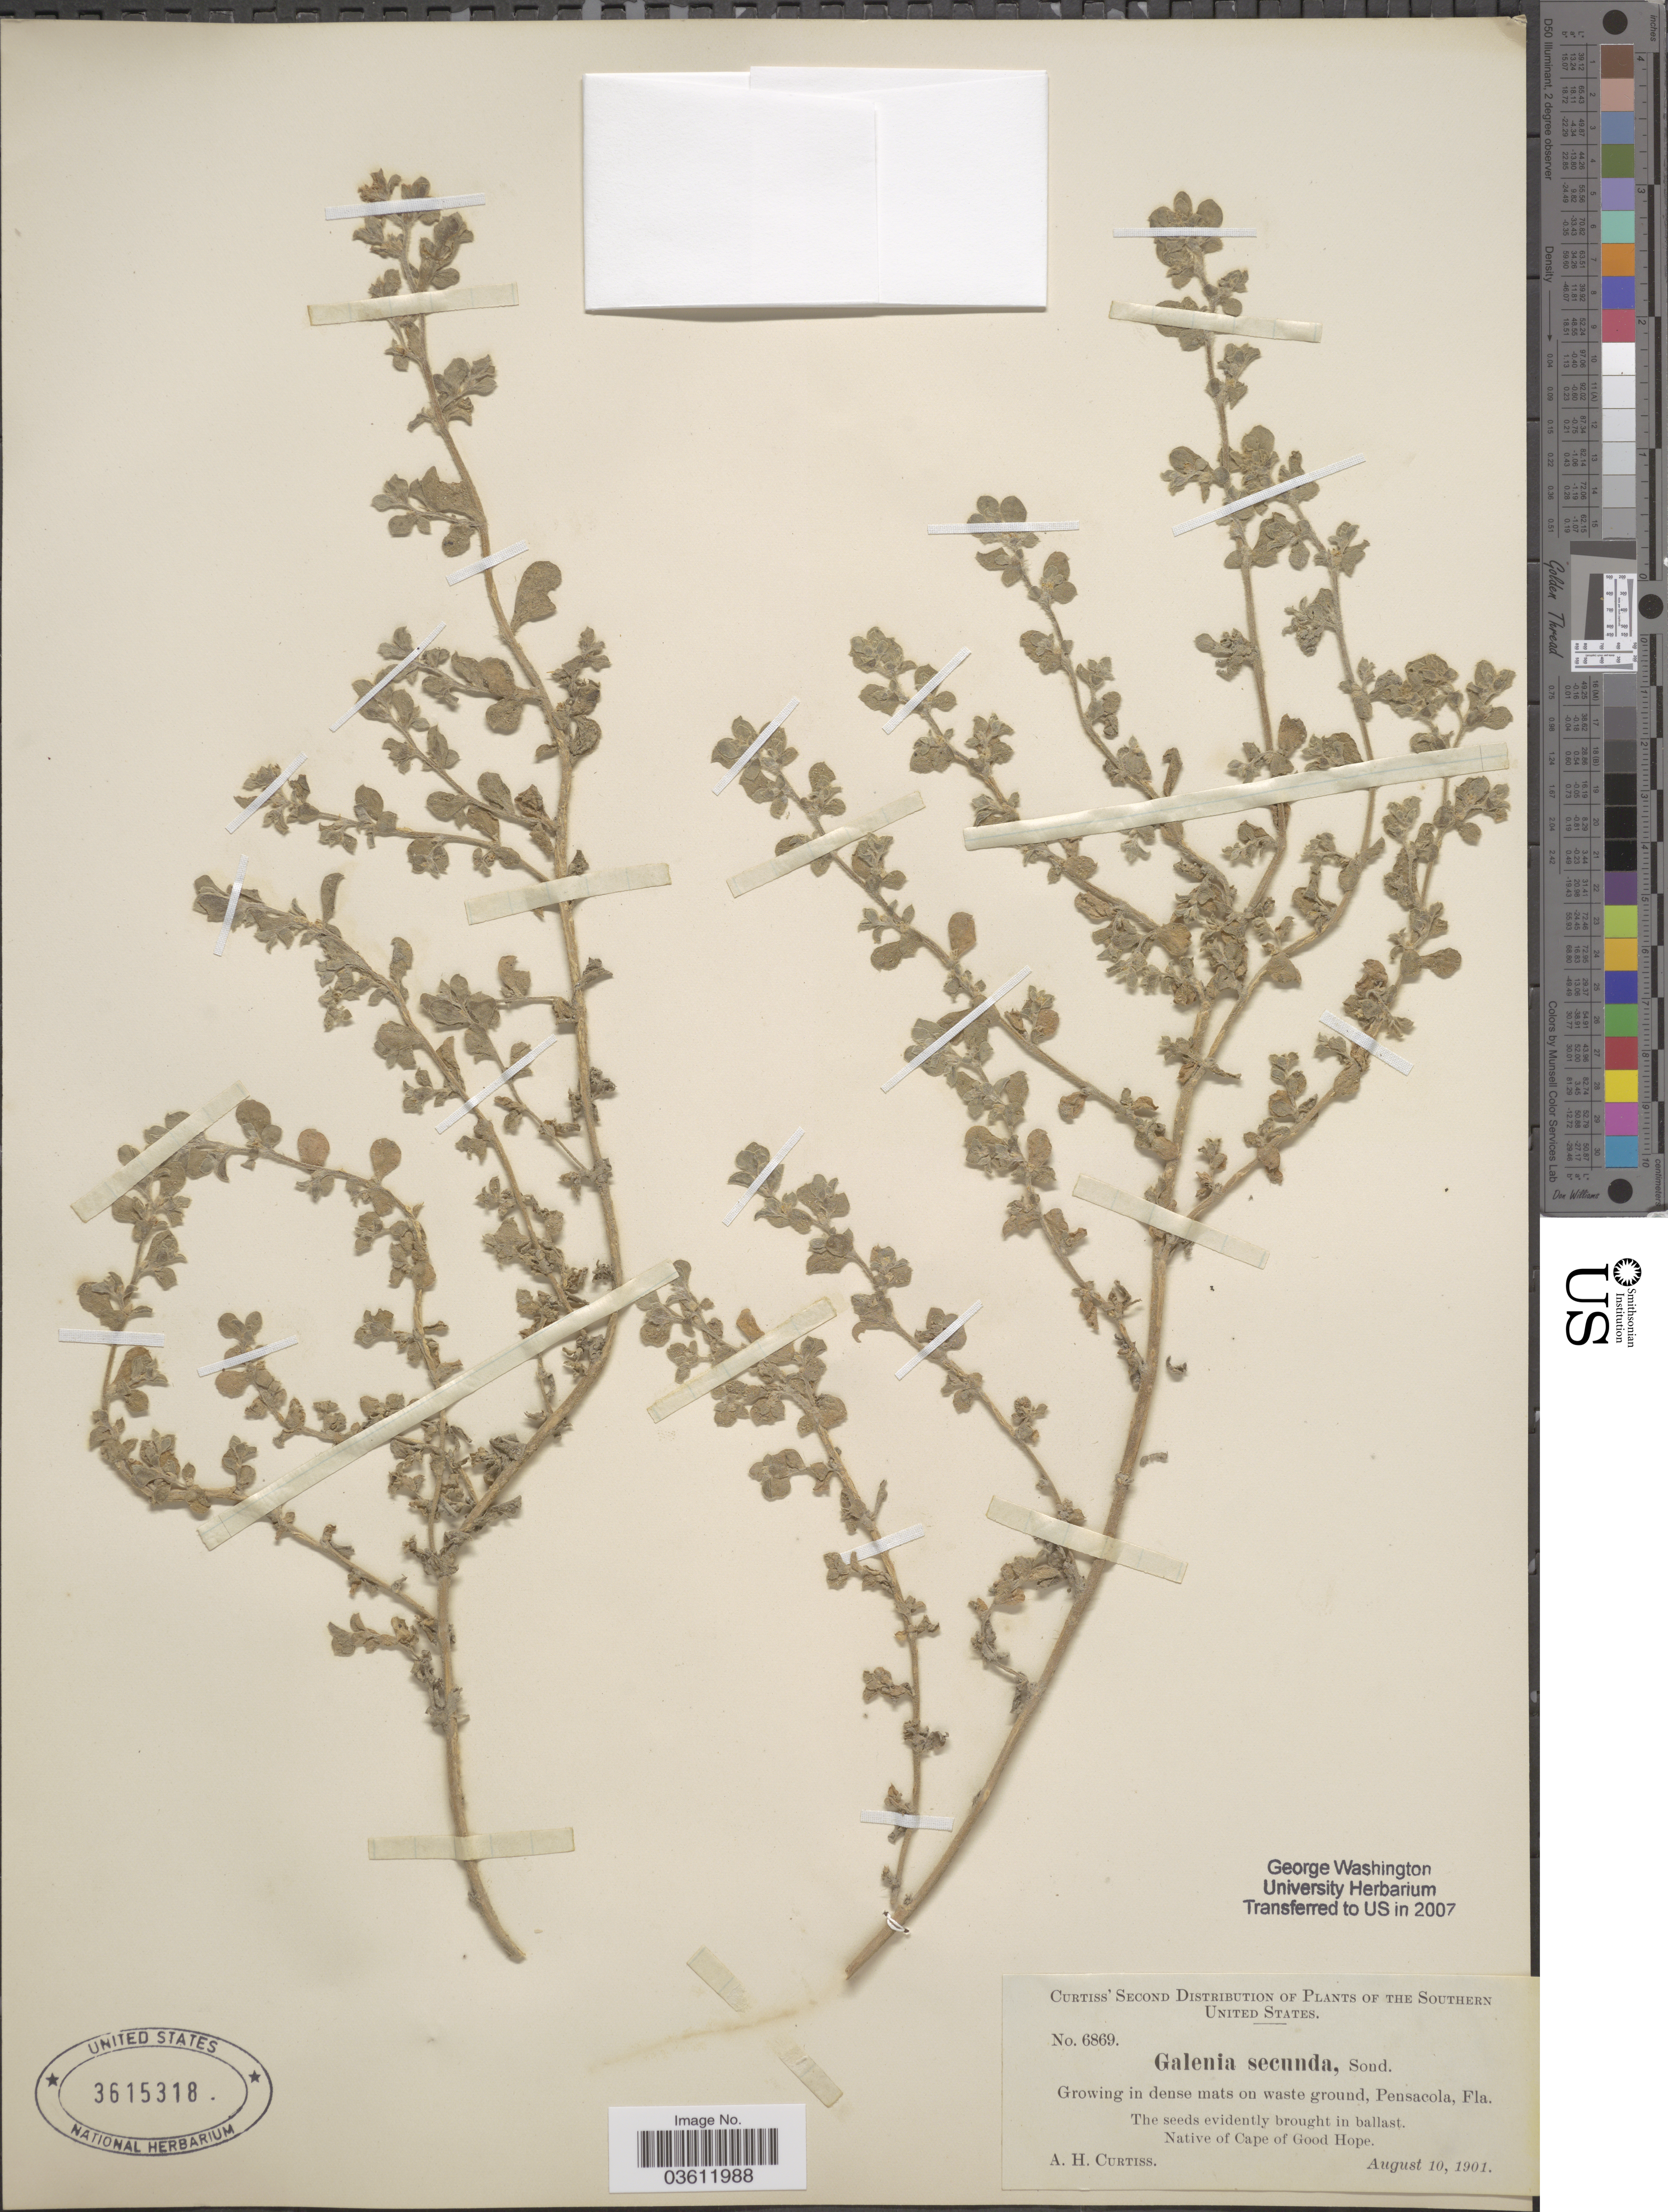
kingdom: Plantae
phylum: Tracheophyta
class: Magnoliopsida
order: Caryophyllales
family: Aizoaceae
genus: Aizoon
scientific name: Aizoon secundum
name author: L. f.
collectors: A. H. Curtiss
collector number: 6869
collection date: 1901-08-10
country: United States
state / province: Florida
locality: Southern United States. Pensacola.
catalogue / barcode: US 3615318